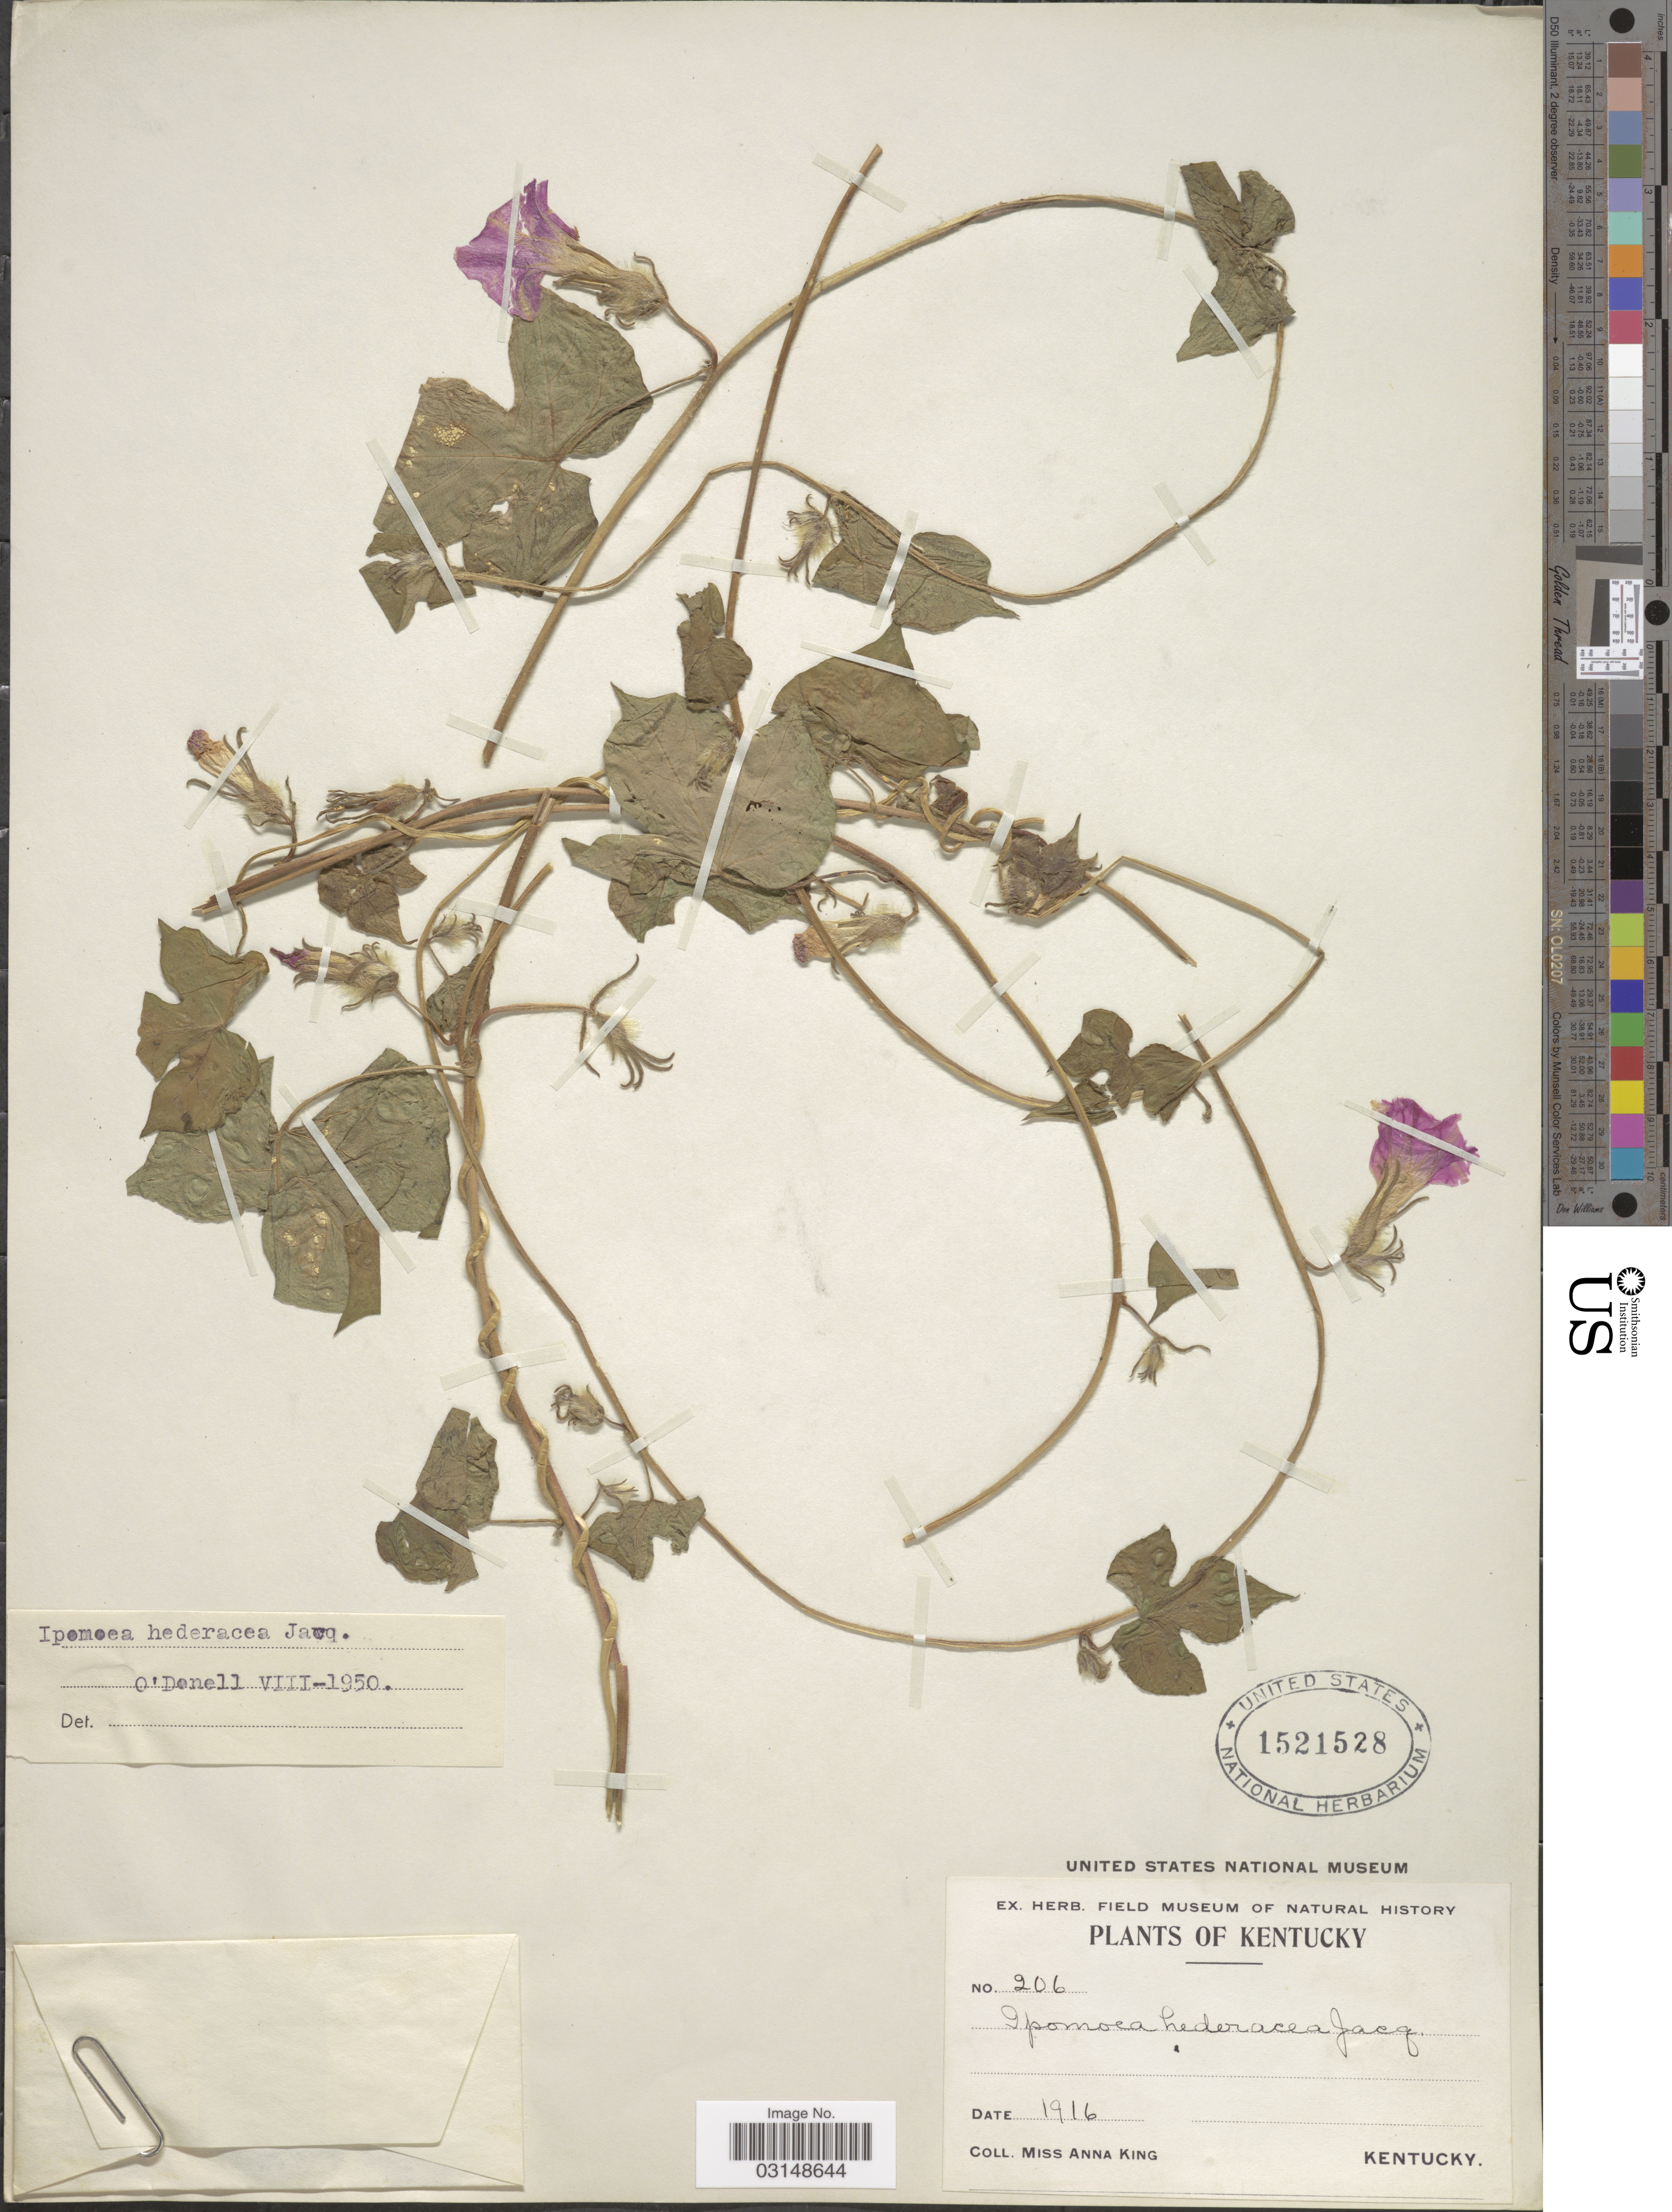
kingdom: Plantae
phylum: Tracheophyta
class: Magnoliopsida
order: Solanales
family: Convolvulaceae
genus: Ipomoea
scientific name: Ipomoea hederacea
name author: Jacq.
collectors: A. King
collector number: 206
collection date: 1916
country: United States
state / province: Kentucky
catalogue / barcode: US 1521528